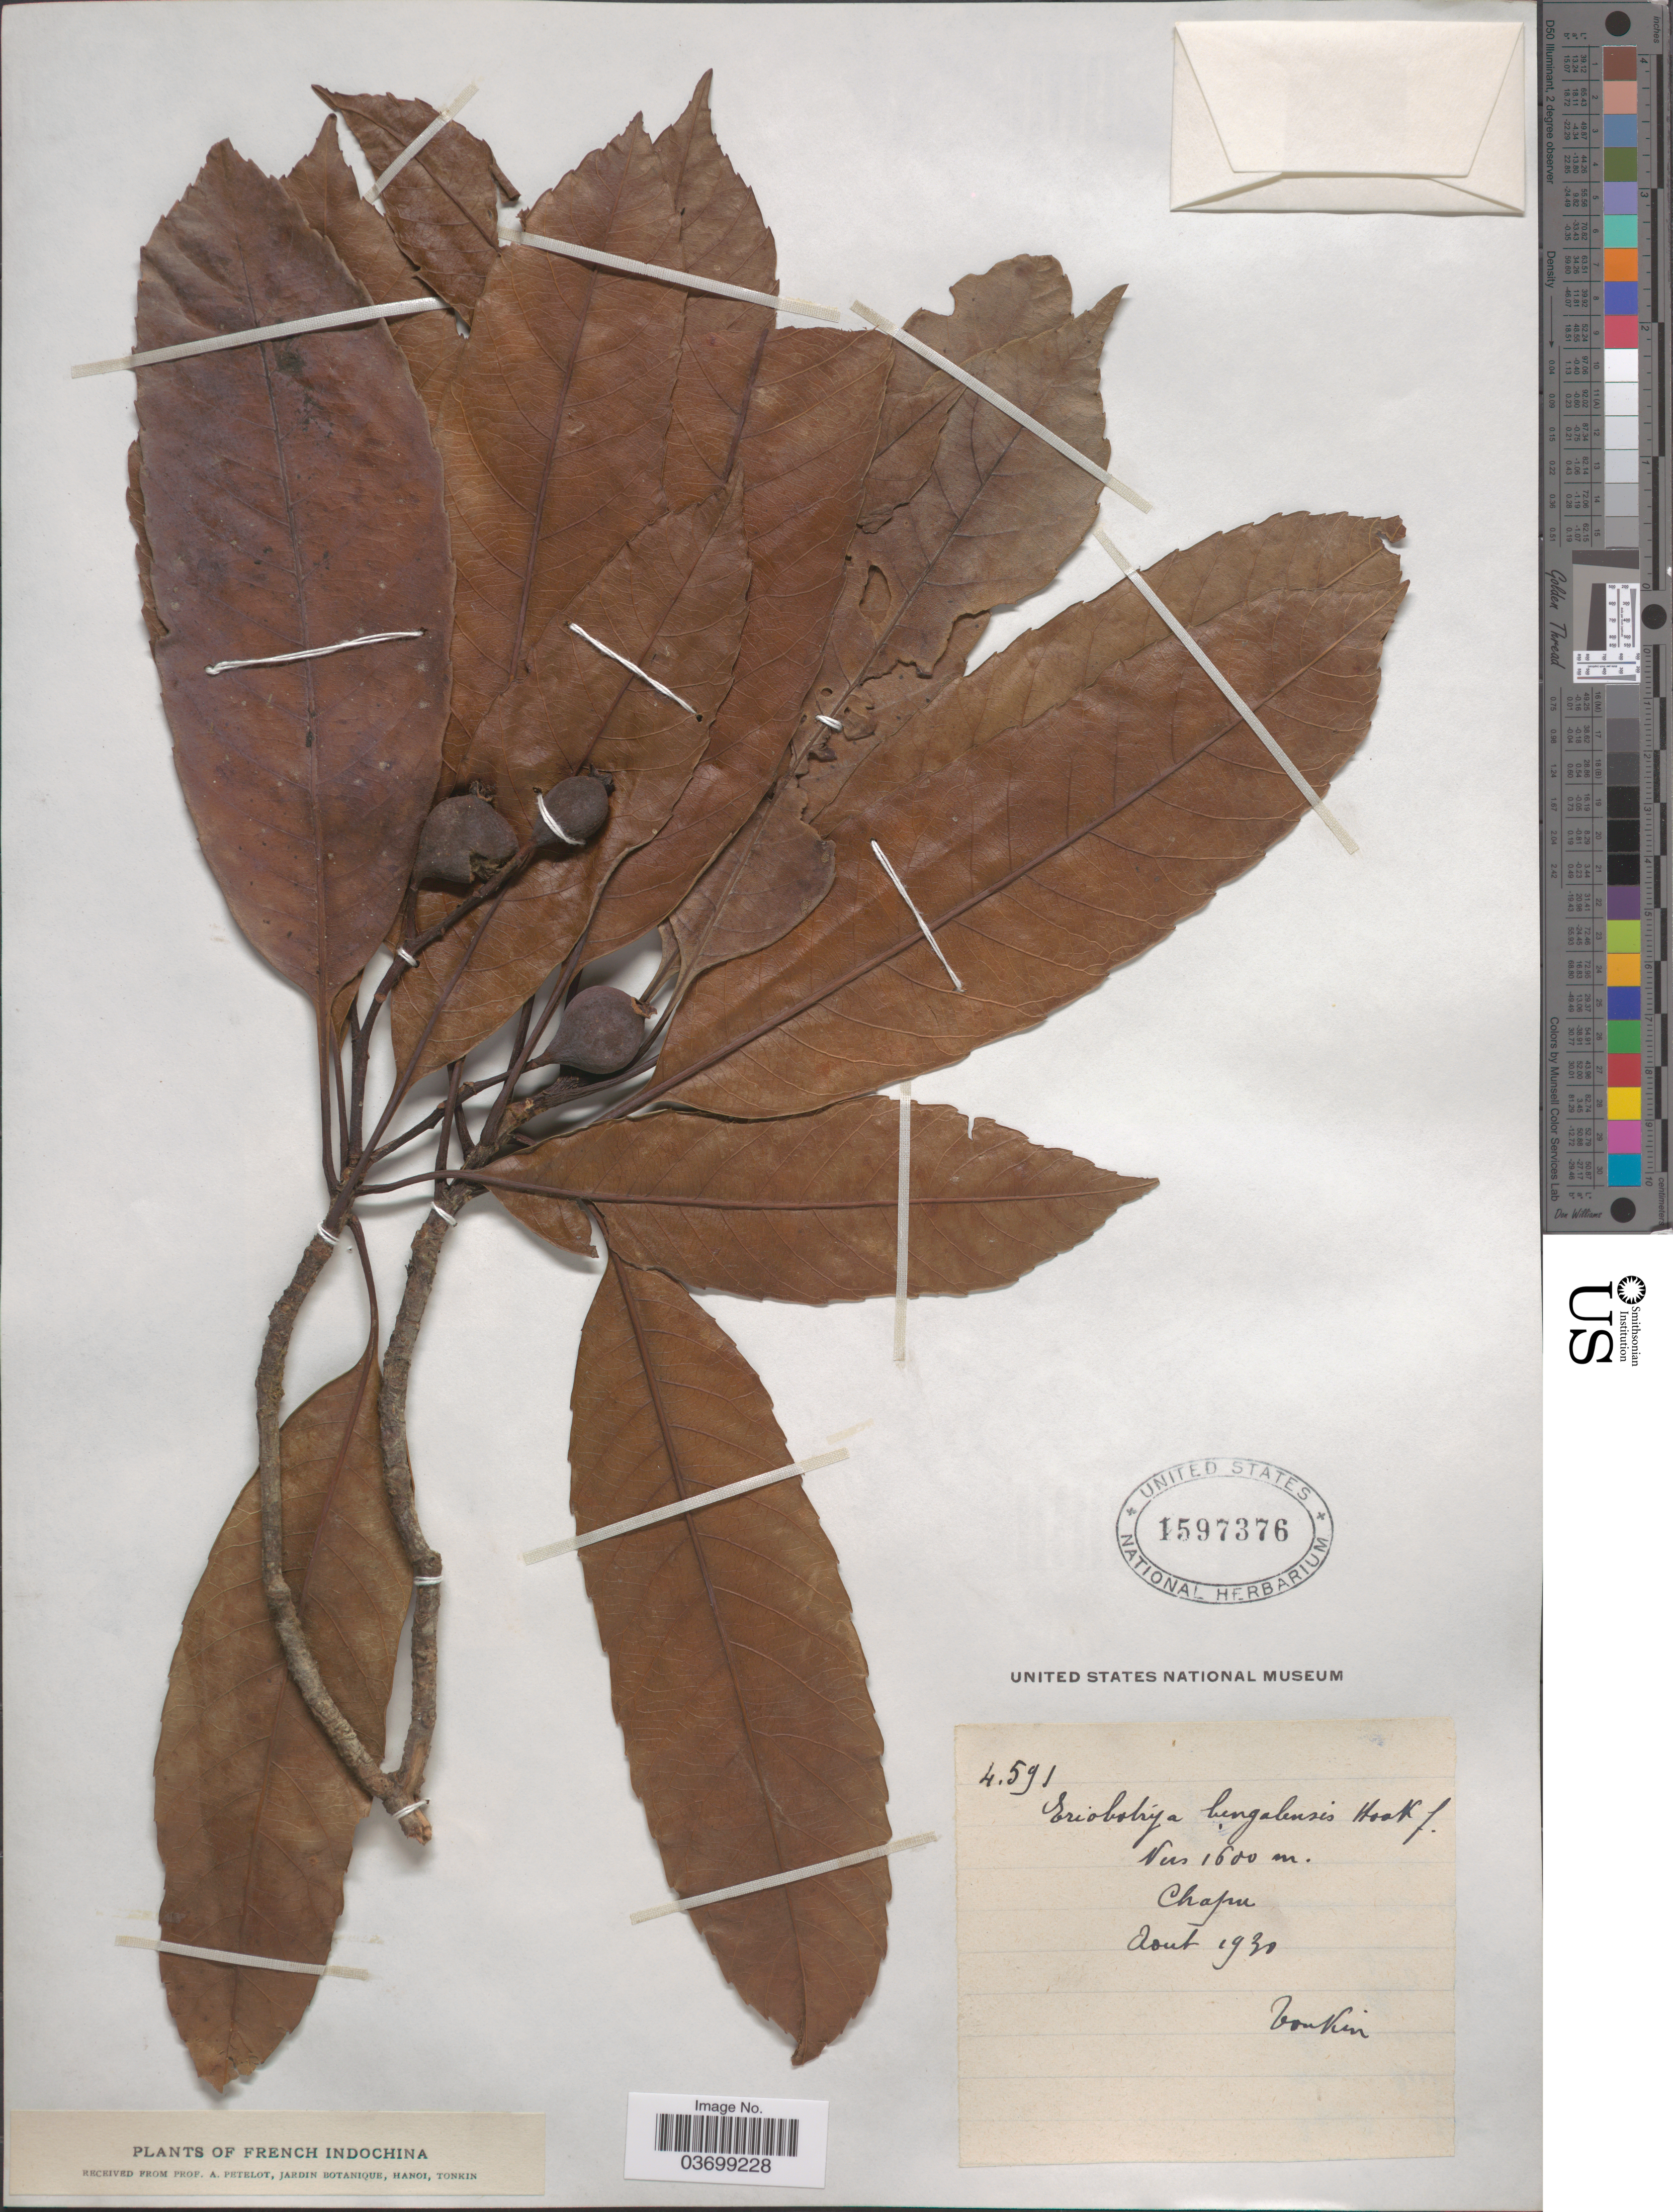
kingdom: Plantae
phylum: Tracheophyta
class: Magnoliopsida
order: Rosales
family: Rosaceae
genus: Rhaphiolepis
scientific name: Rhaphiolepis bengalensis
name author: (Roxb.) B.B. Liu & J. Wen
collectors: P. A. Pételot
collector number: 4591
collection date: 1930-08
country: Vietnam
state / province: Lao Cai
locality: French Indochina. Chapa.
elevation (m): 1600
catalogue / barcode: US 1597376